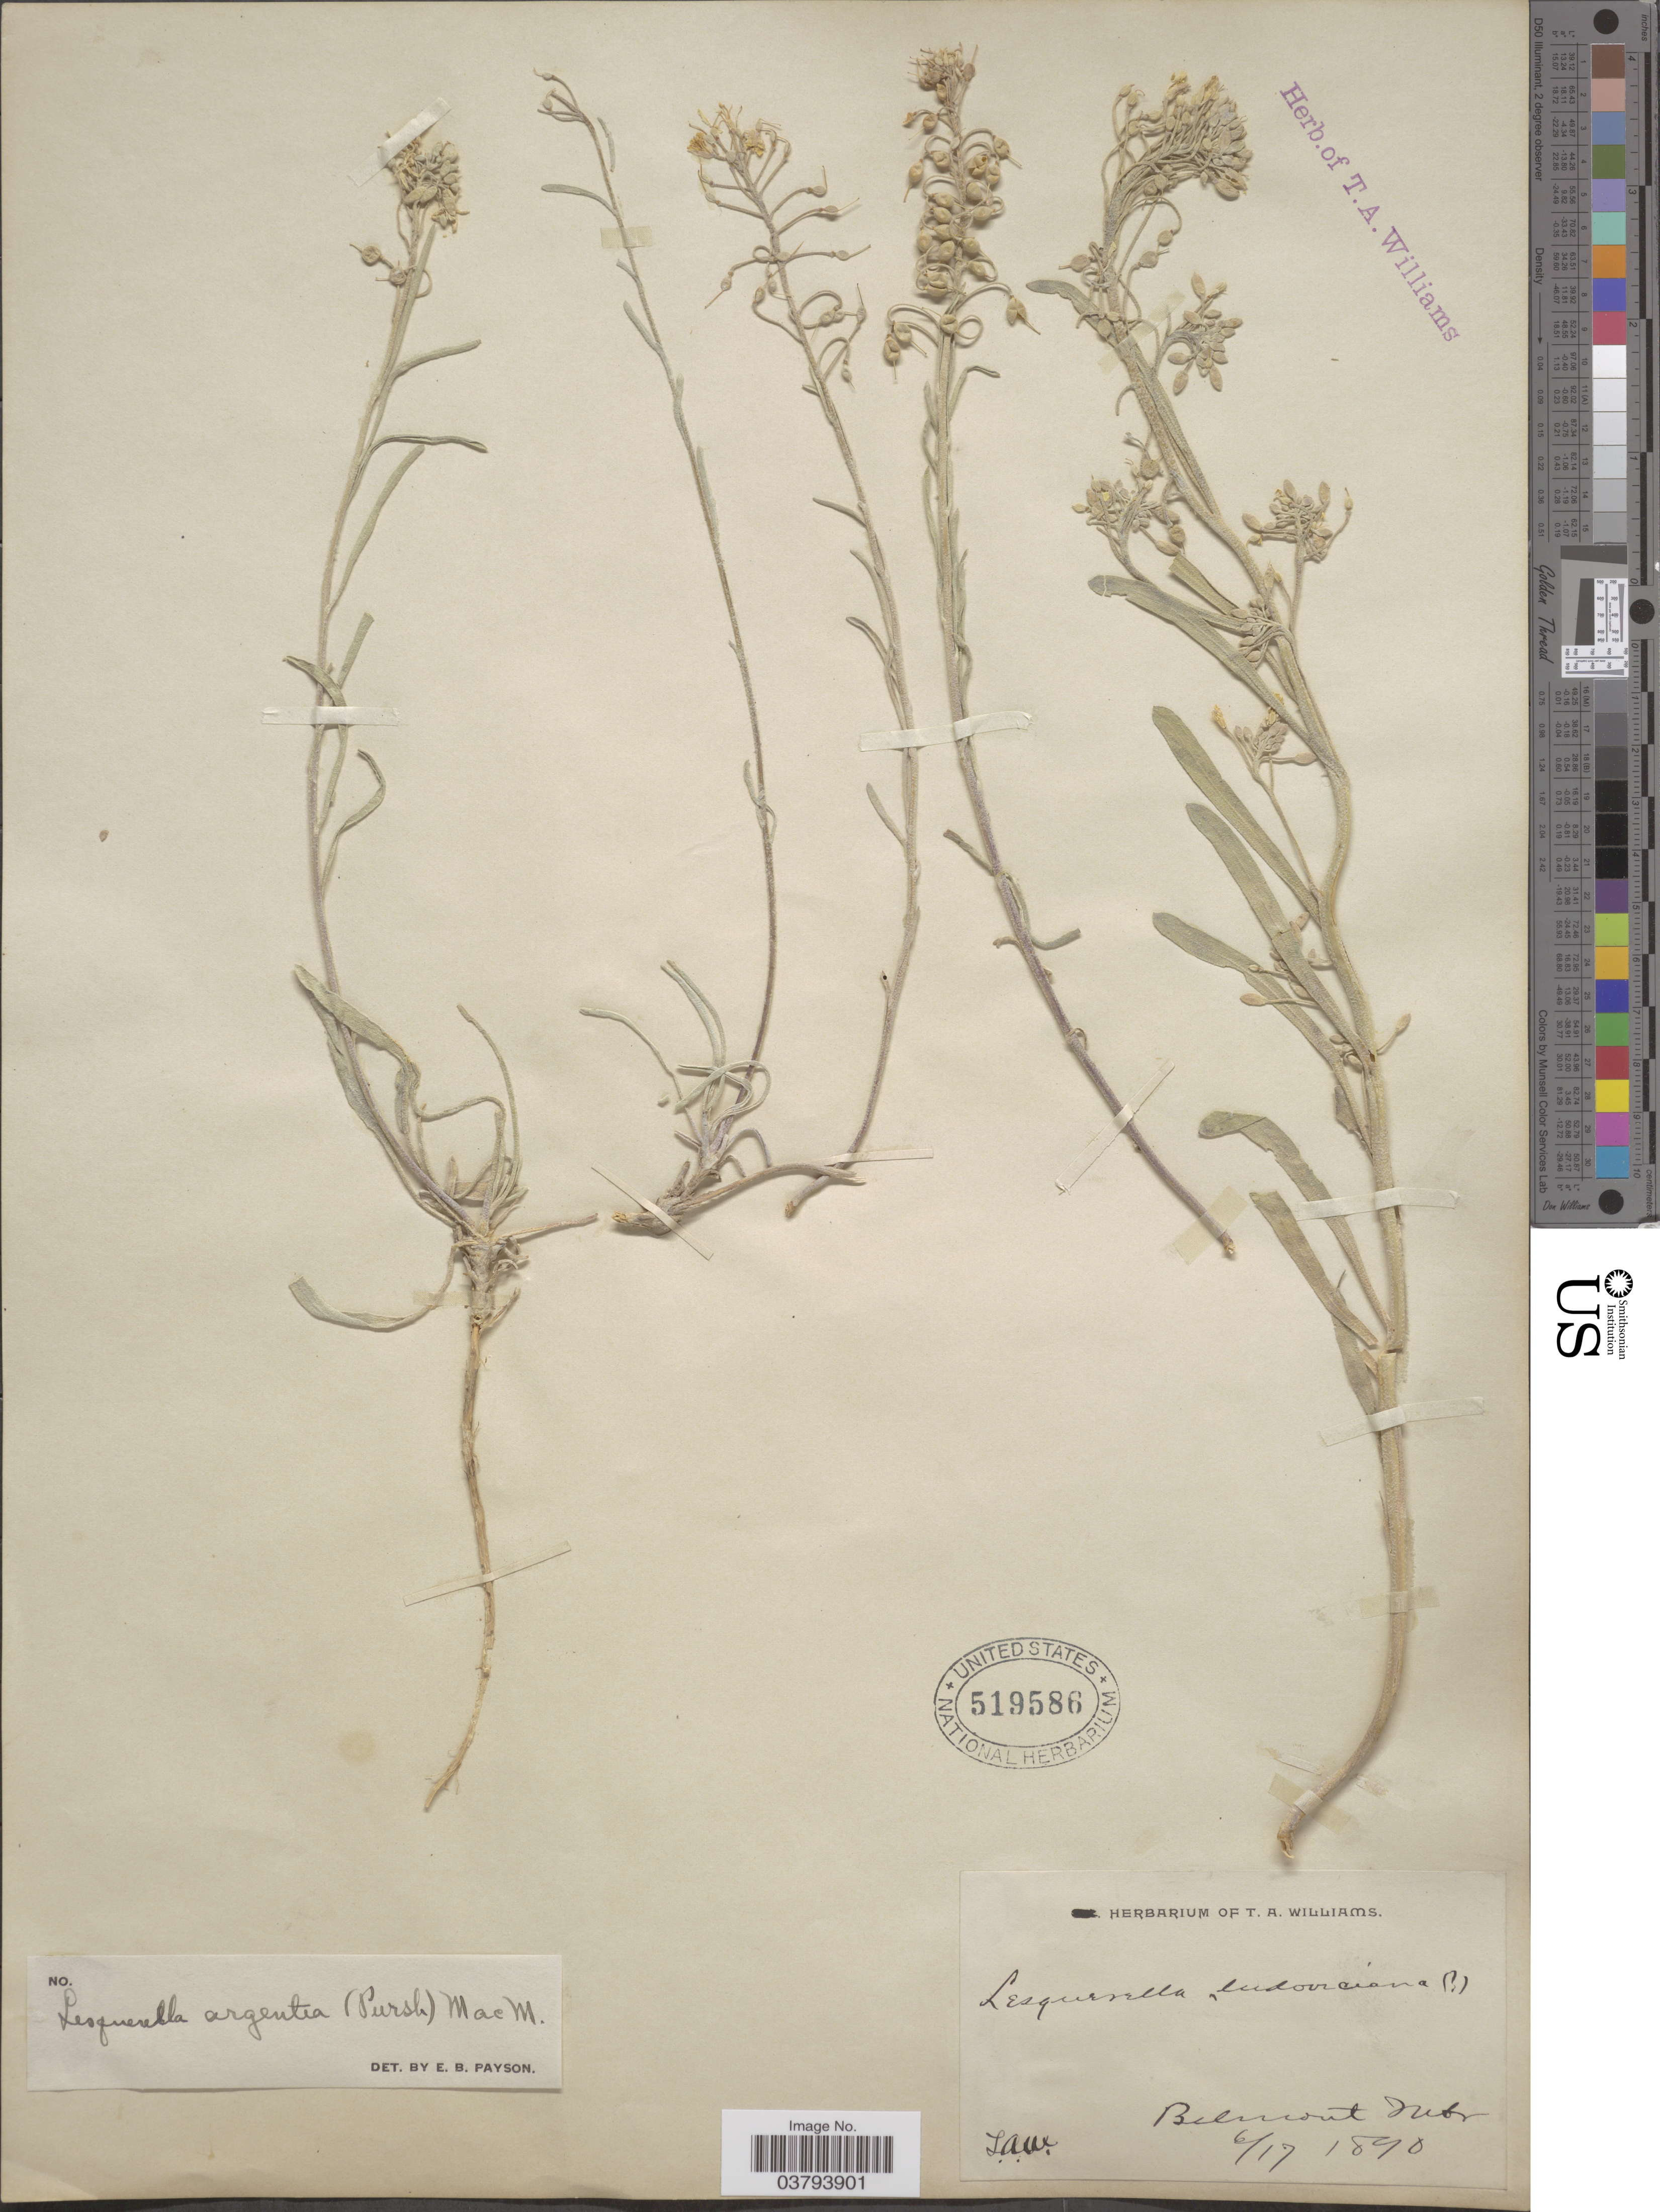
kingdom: Plantae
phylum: Tracheophyta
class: Magnoliopsida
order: Brassicales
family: Brassicaceae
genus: Lesquerella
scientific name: Lesquerella ludoviciana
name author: (Nutt.) S. Watson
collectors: T. Williams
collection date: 1890-06-17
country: United States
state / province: Nebraska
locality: Belmont.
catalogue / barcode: US 519586